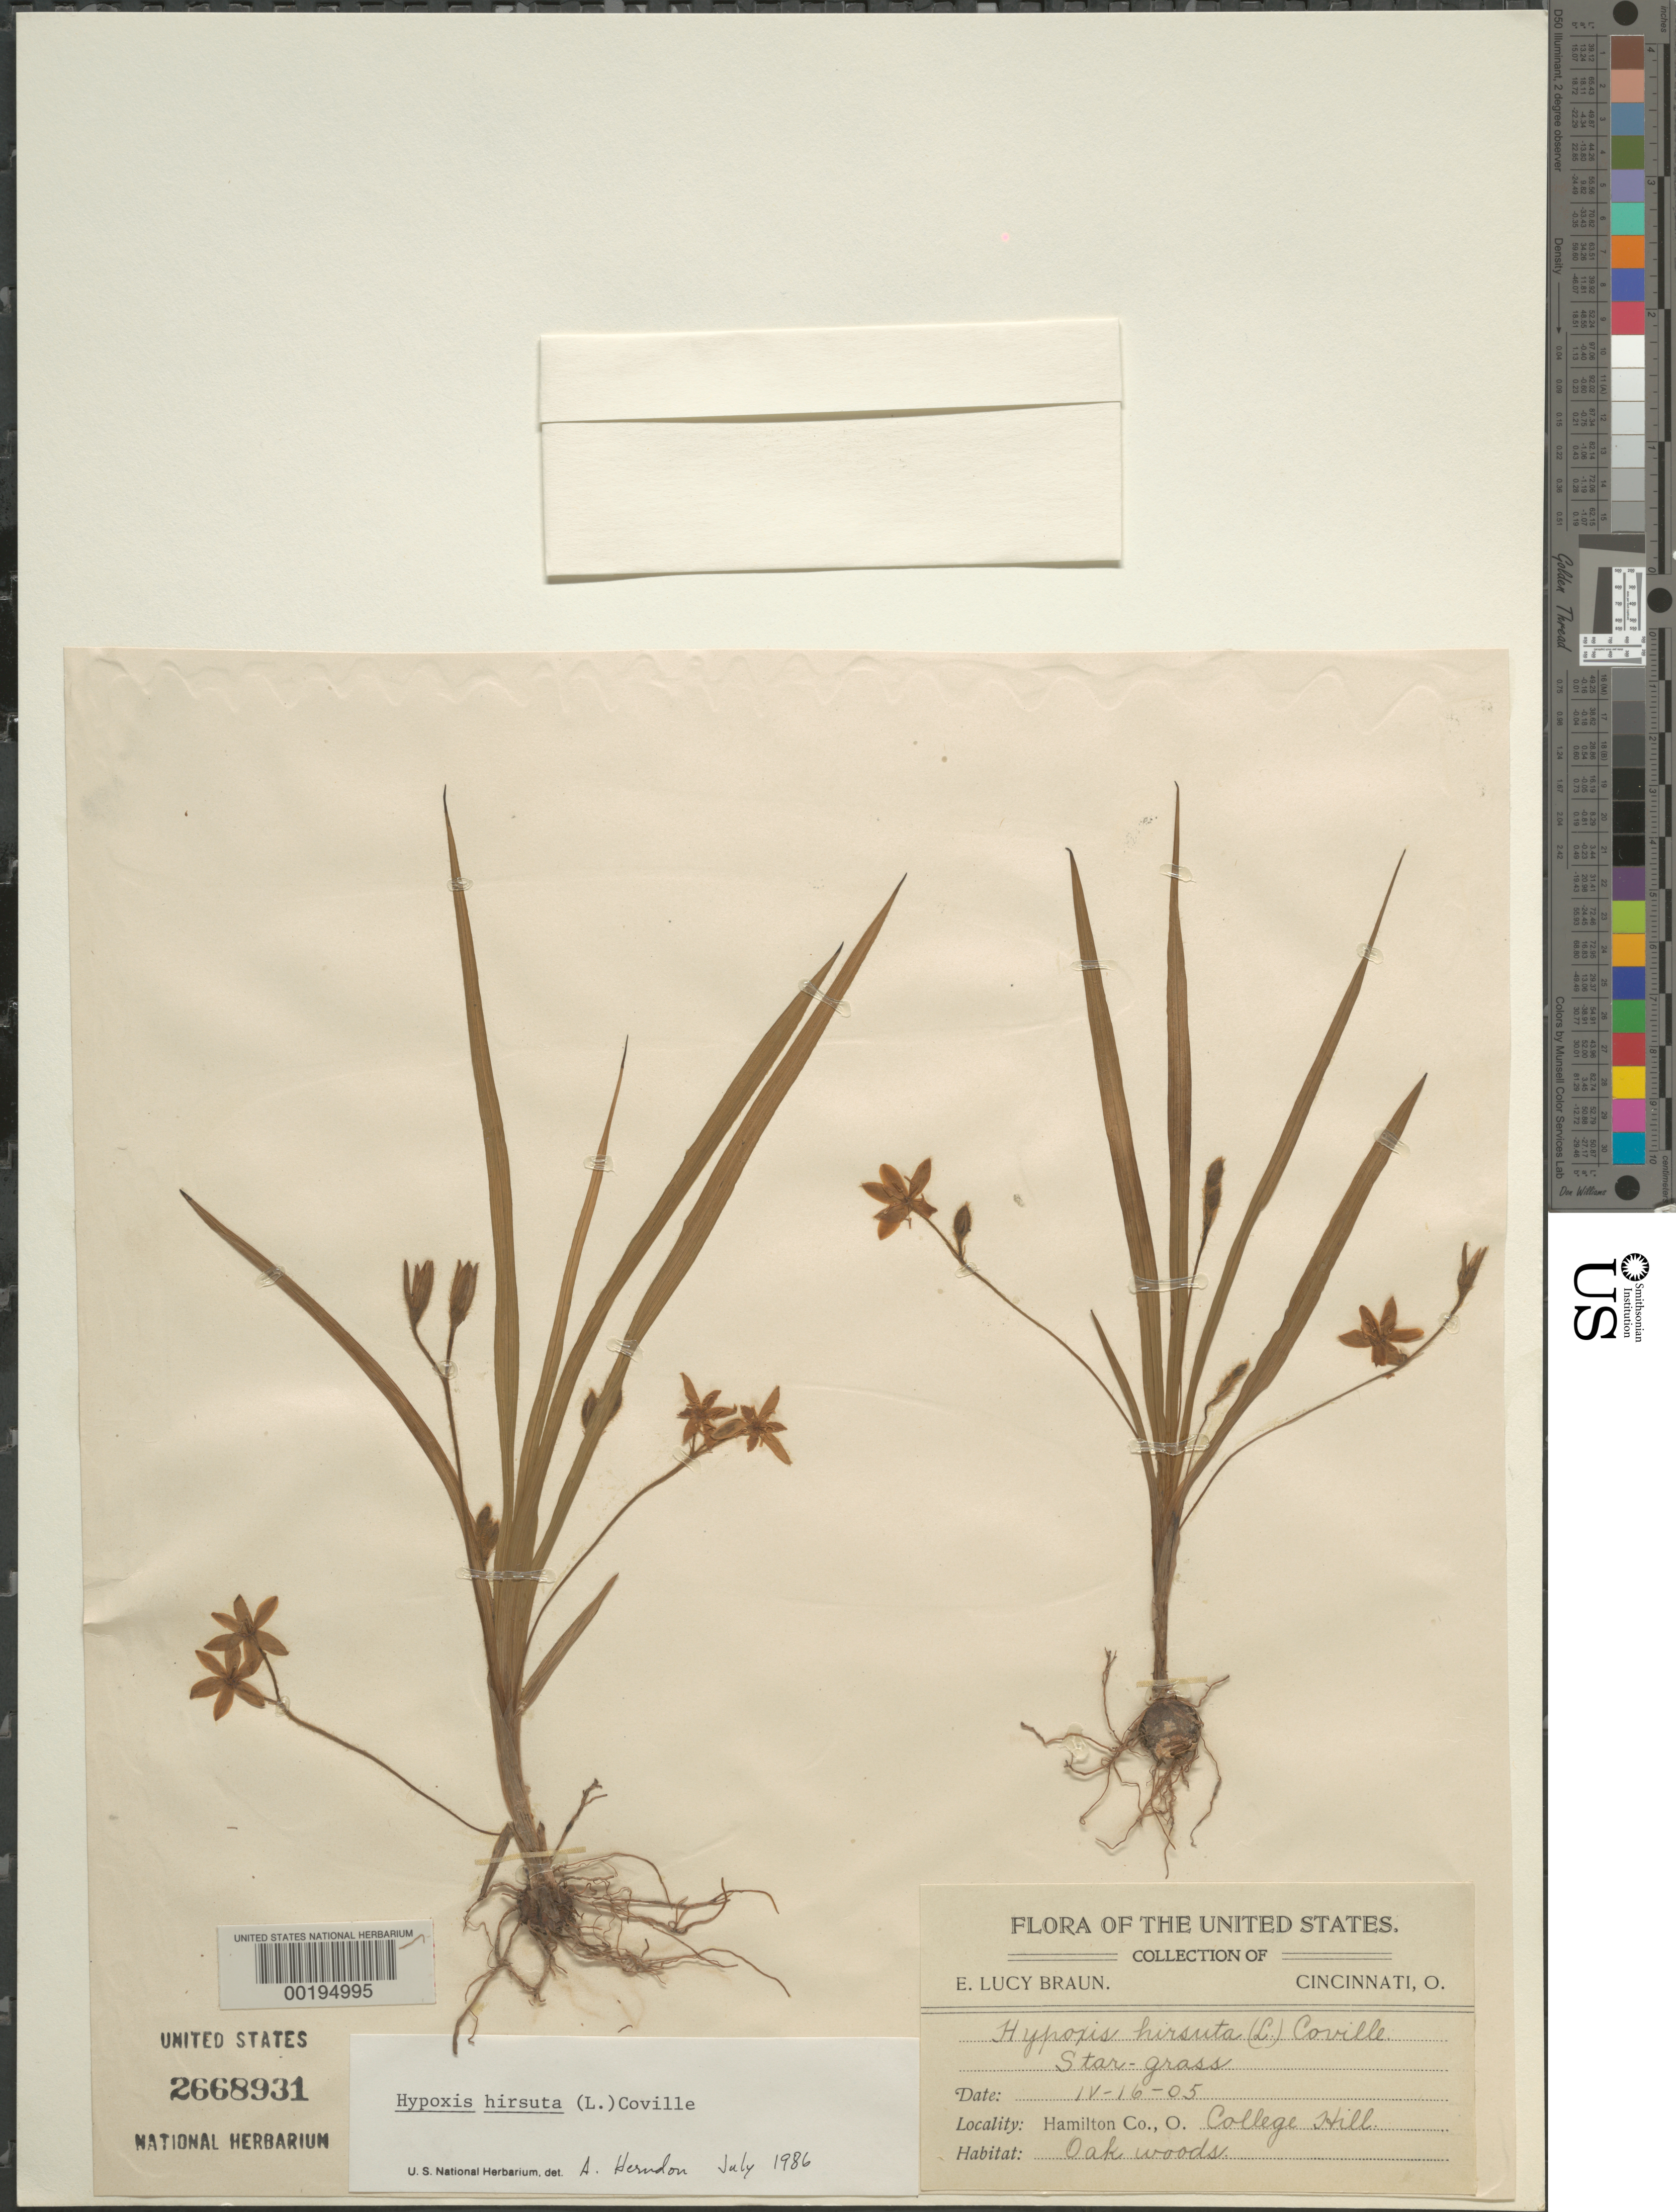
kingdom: Plantae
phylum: Tracheophyta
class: Liliopsida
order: Asparagales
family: Hypoxidaceae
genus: Hypoxis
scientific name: Hypoxis hirsuta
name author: (L.) Coville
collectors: E. L. Braun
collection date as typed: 16 Apr 1905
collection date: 1905-04-16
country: United States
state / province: Ohio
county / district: Hamilton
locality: College hill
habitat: Oak woods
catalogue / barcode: US 2668931